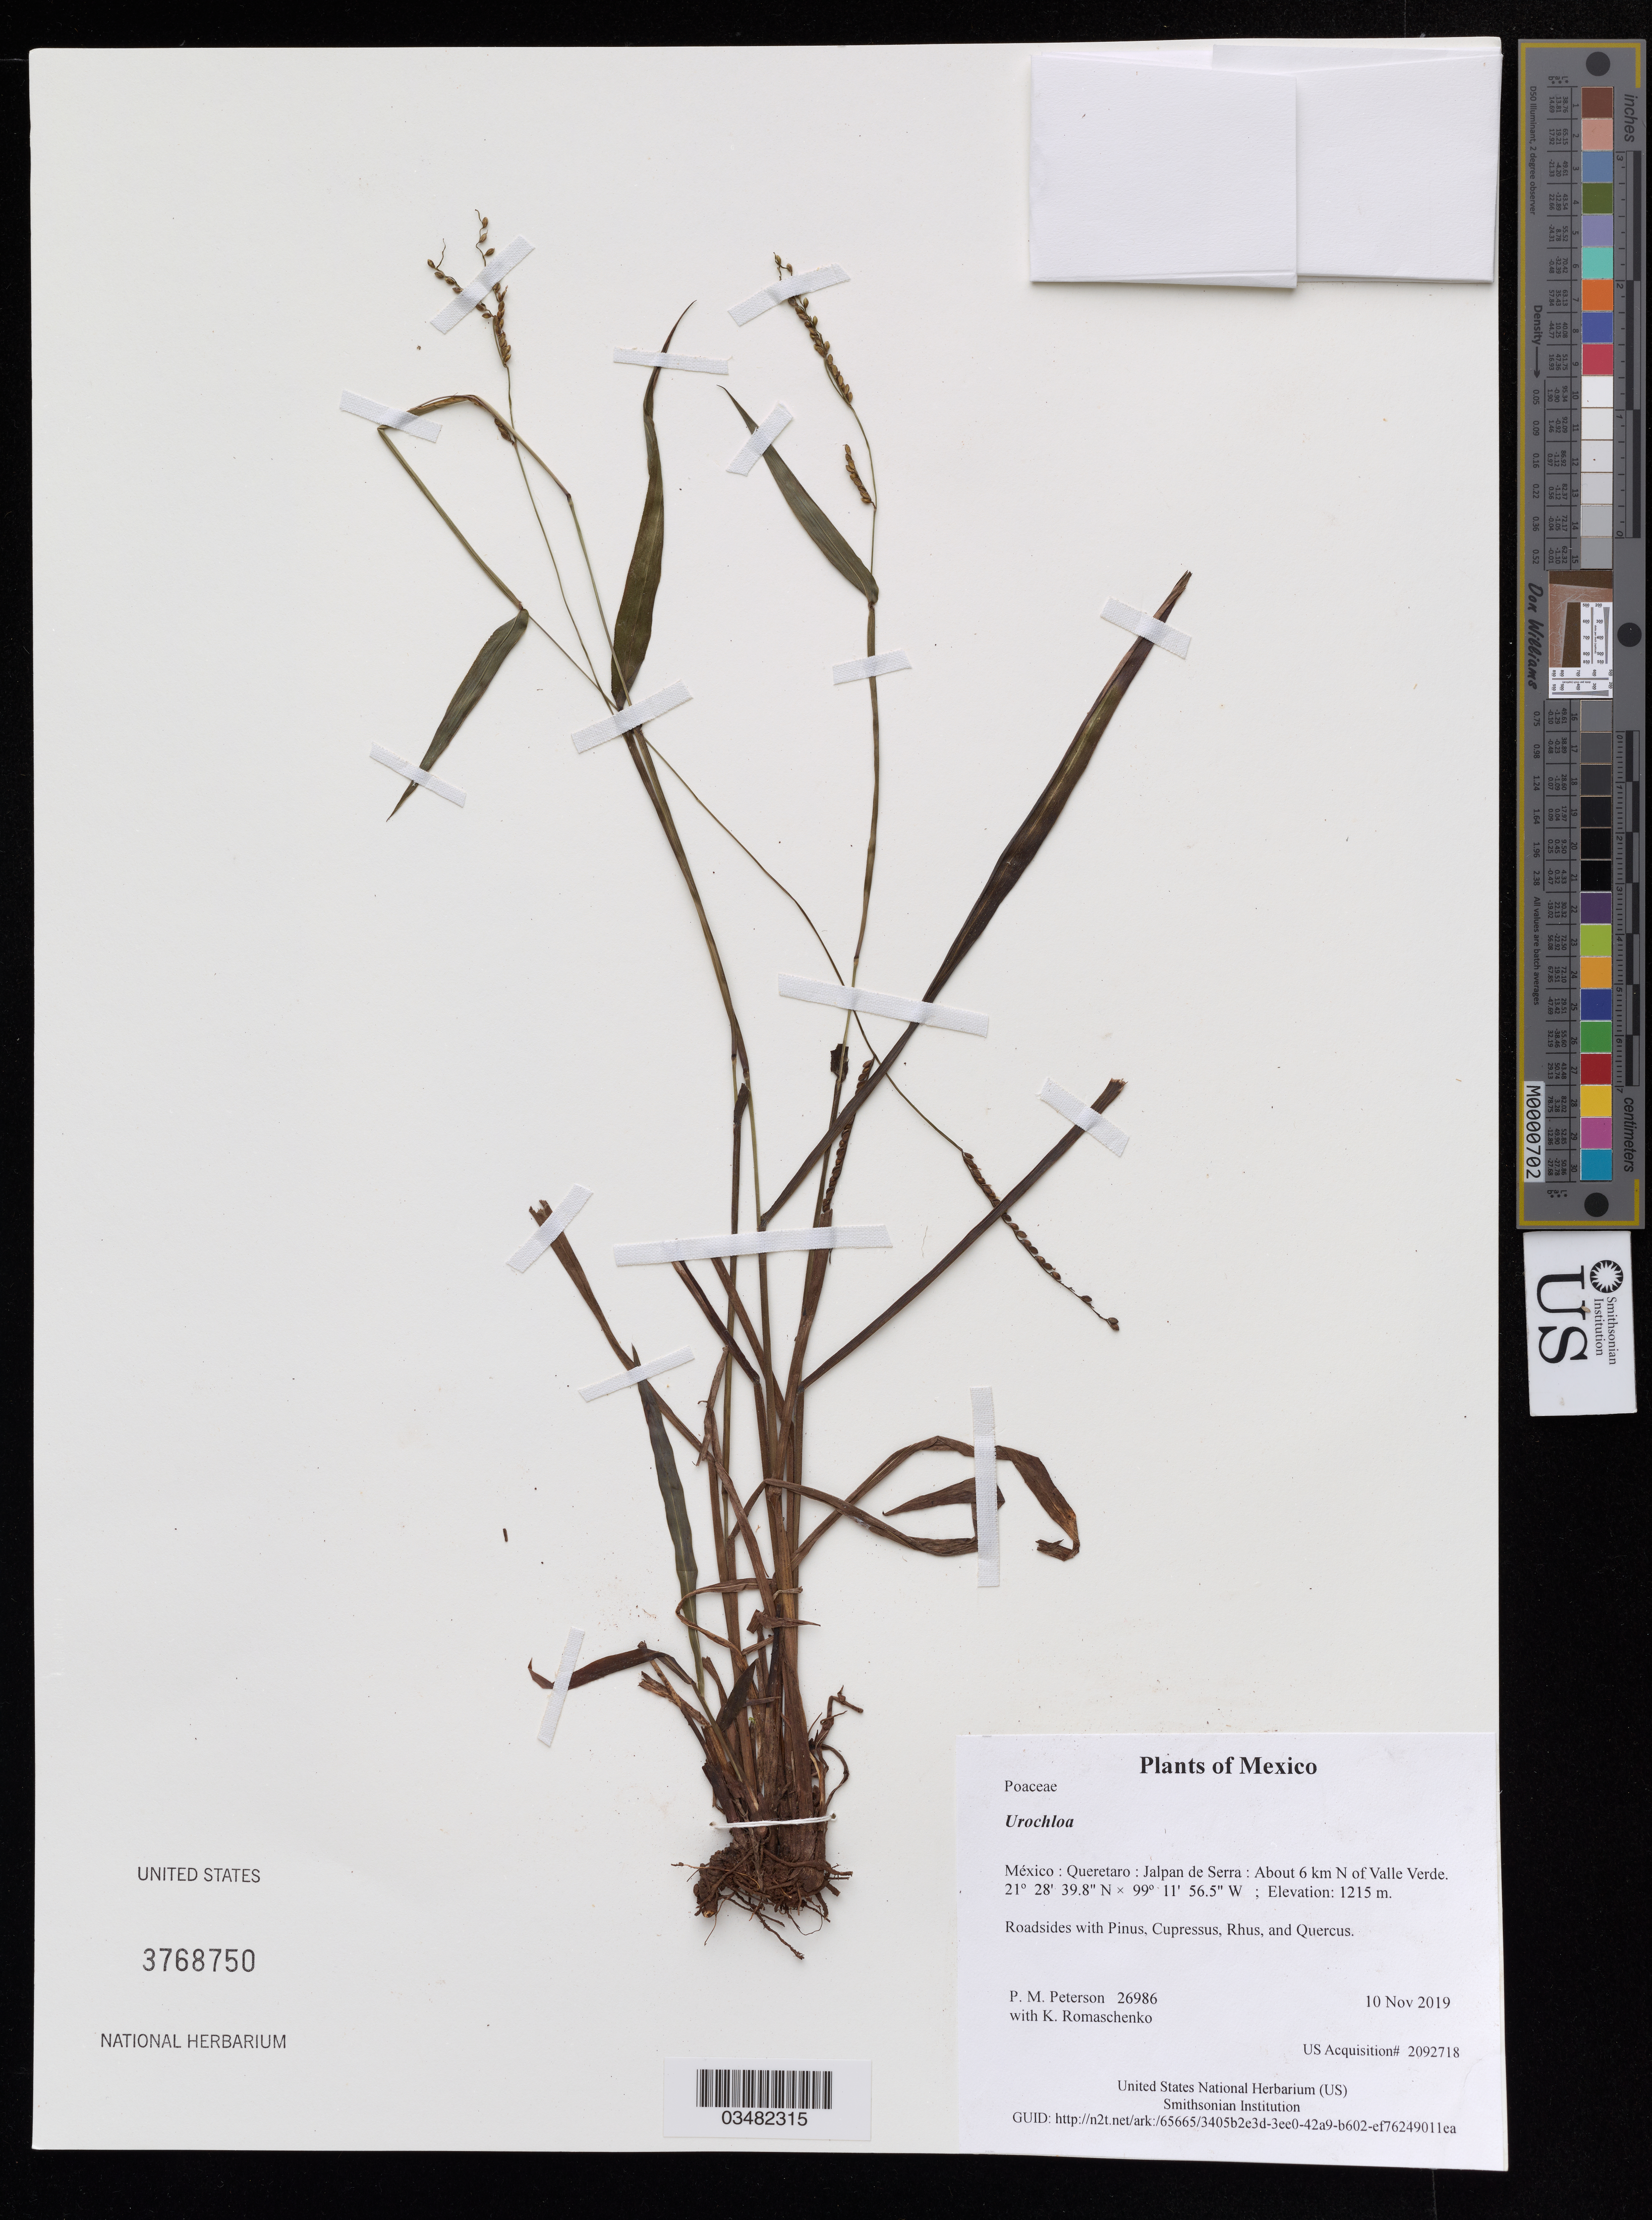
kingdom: Plantae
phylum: Tracheophyta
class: Liliopsida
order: Poales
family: Poaceae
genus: Urochloa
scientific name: Urochloa sp.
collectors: P. M. Peterson & K. Romaschenko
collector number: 26986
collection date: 2019-11-10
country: México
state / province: Queretaro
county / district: Jalpan de Serra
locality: About 6 km N of Valle Verde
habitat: Roadsides with Pinus, Cupressus, Rhus, and Quercus.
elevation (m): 1215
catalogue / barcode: US 3768750